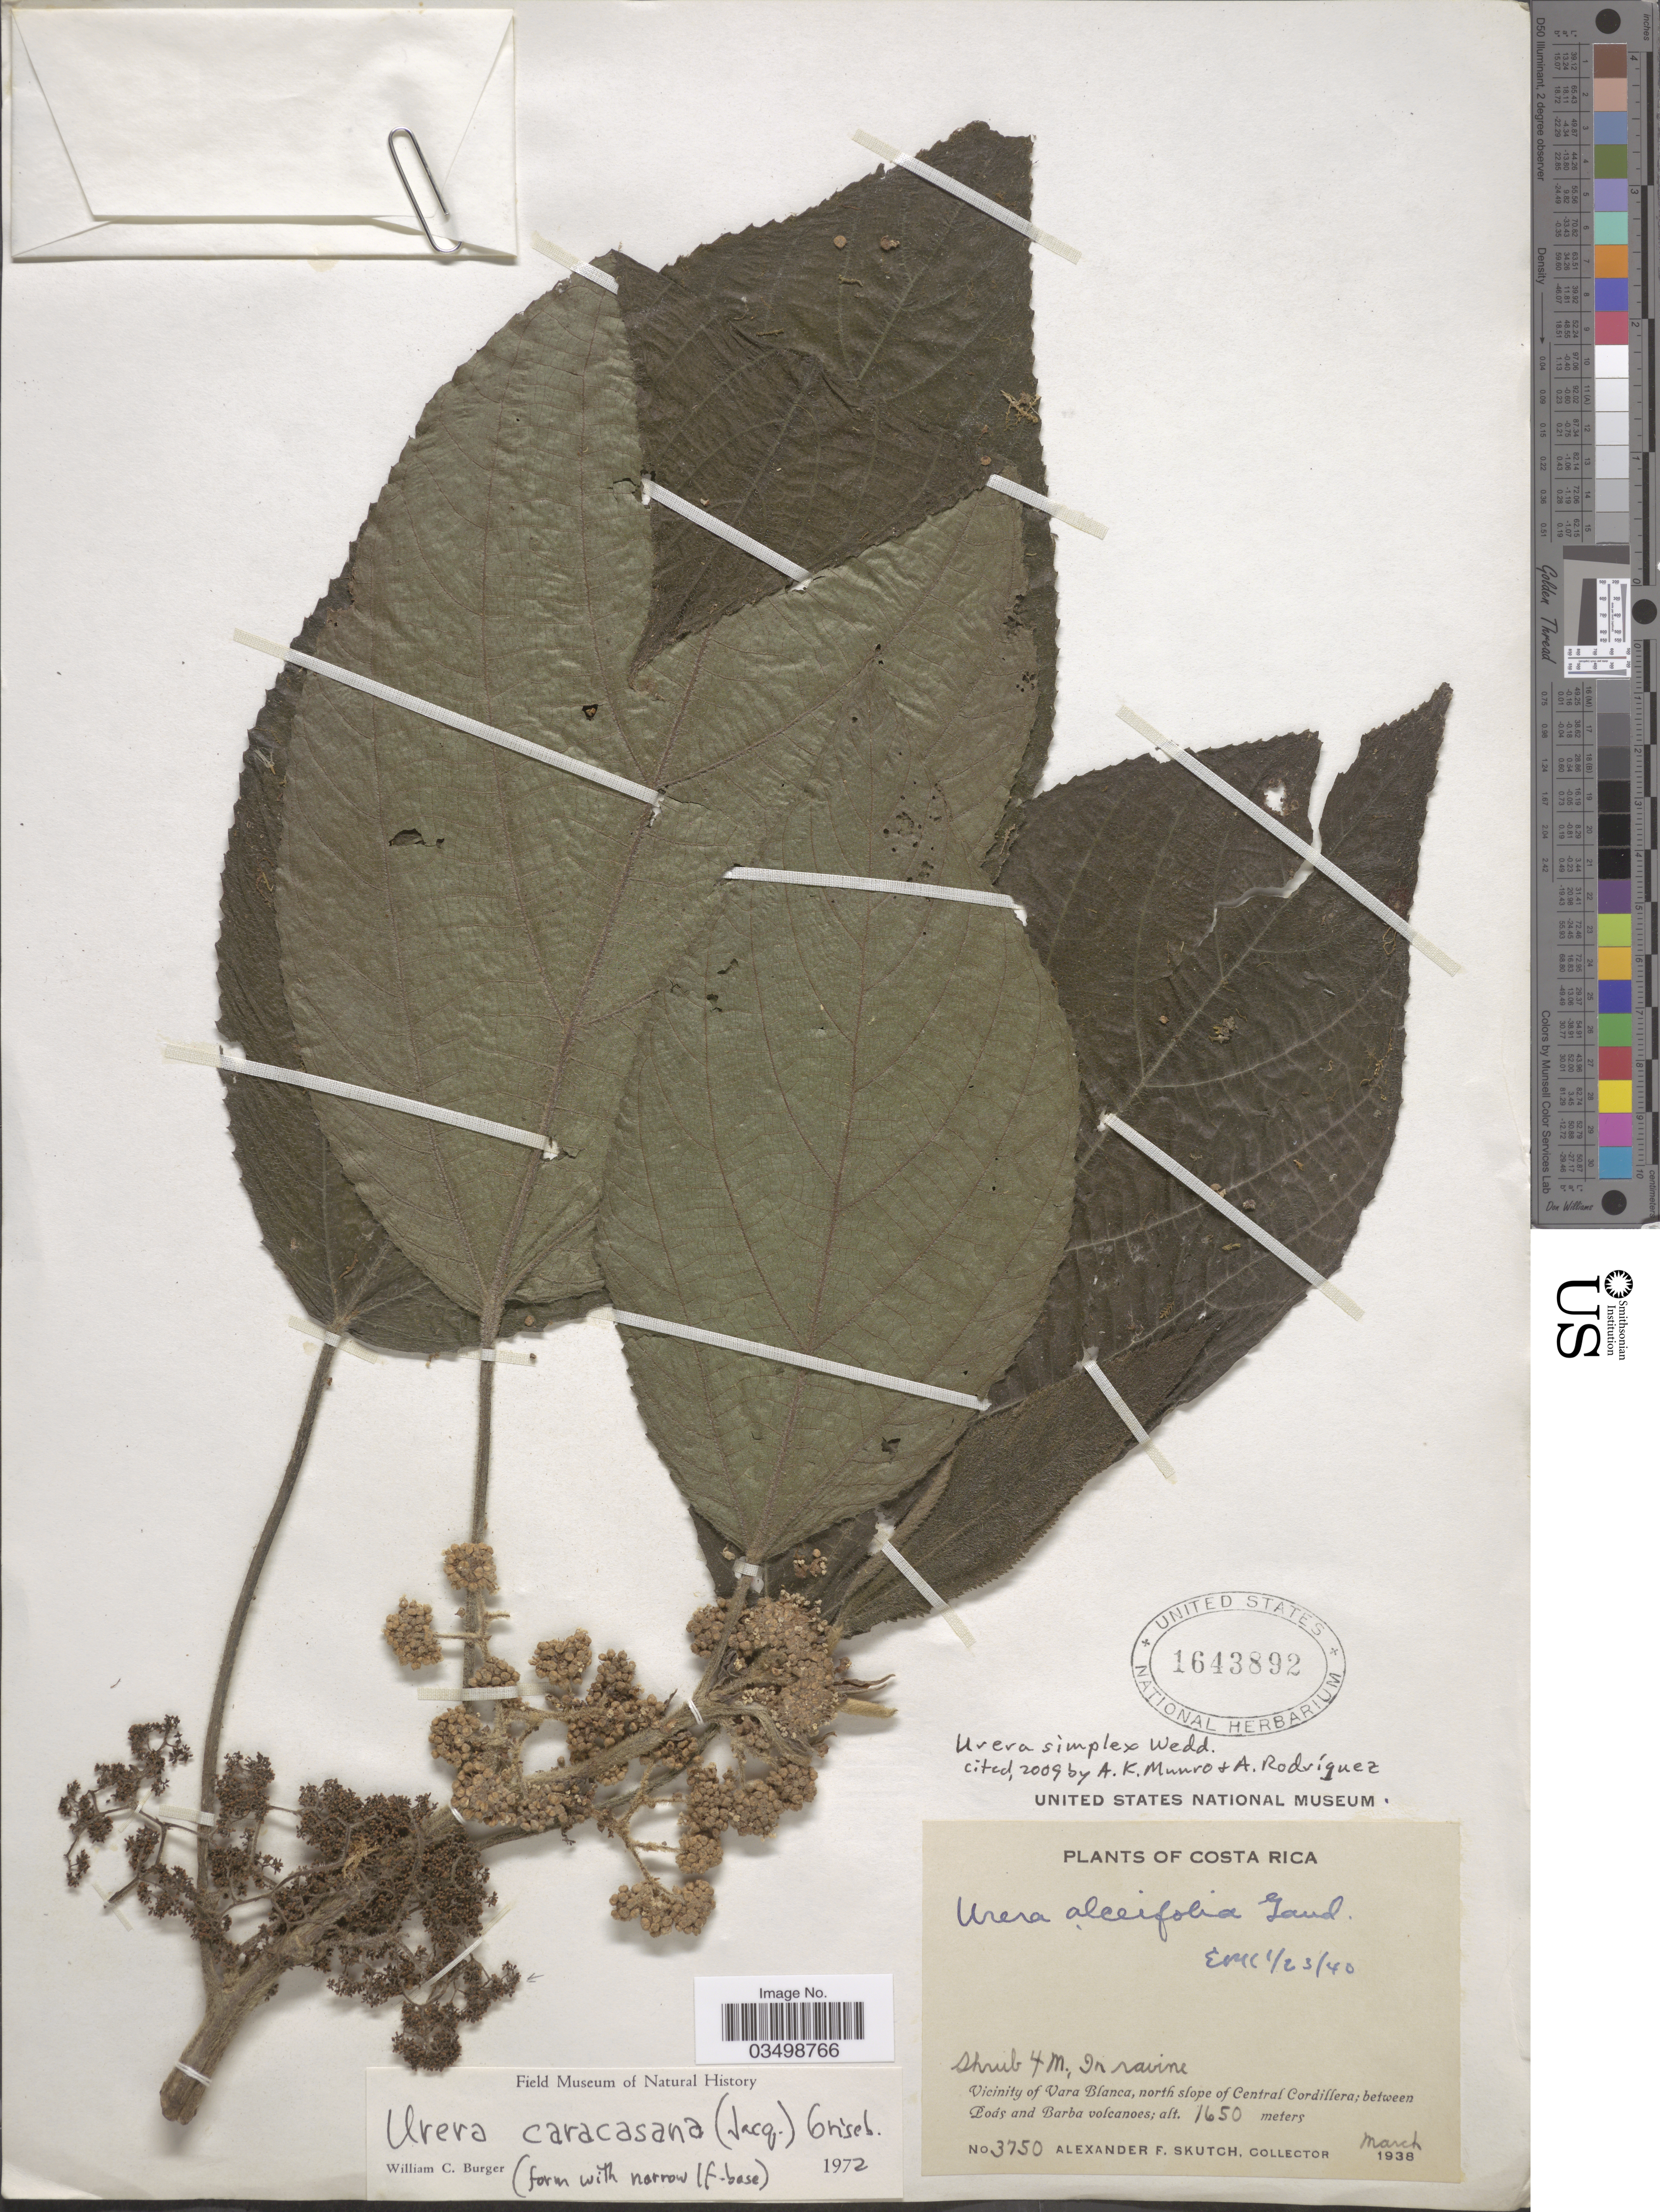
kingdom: Plantae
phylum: Tracheophyta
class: Magnoliopsida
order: Rosales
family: Urticaceae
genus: Urera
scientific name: Urera simplex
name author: Wedd.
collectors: A. F. Skutch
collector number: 3750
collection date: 1938-03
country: Costa Rica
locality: Vicinity of Vara Blanca, north slope of Central Cordillera; between Pods and Barba volcanoes.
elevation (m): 1650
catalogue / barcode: US 1643892